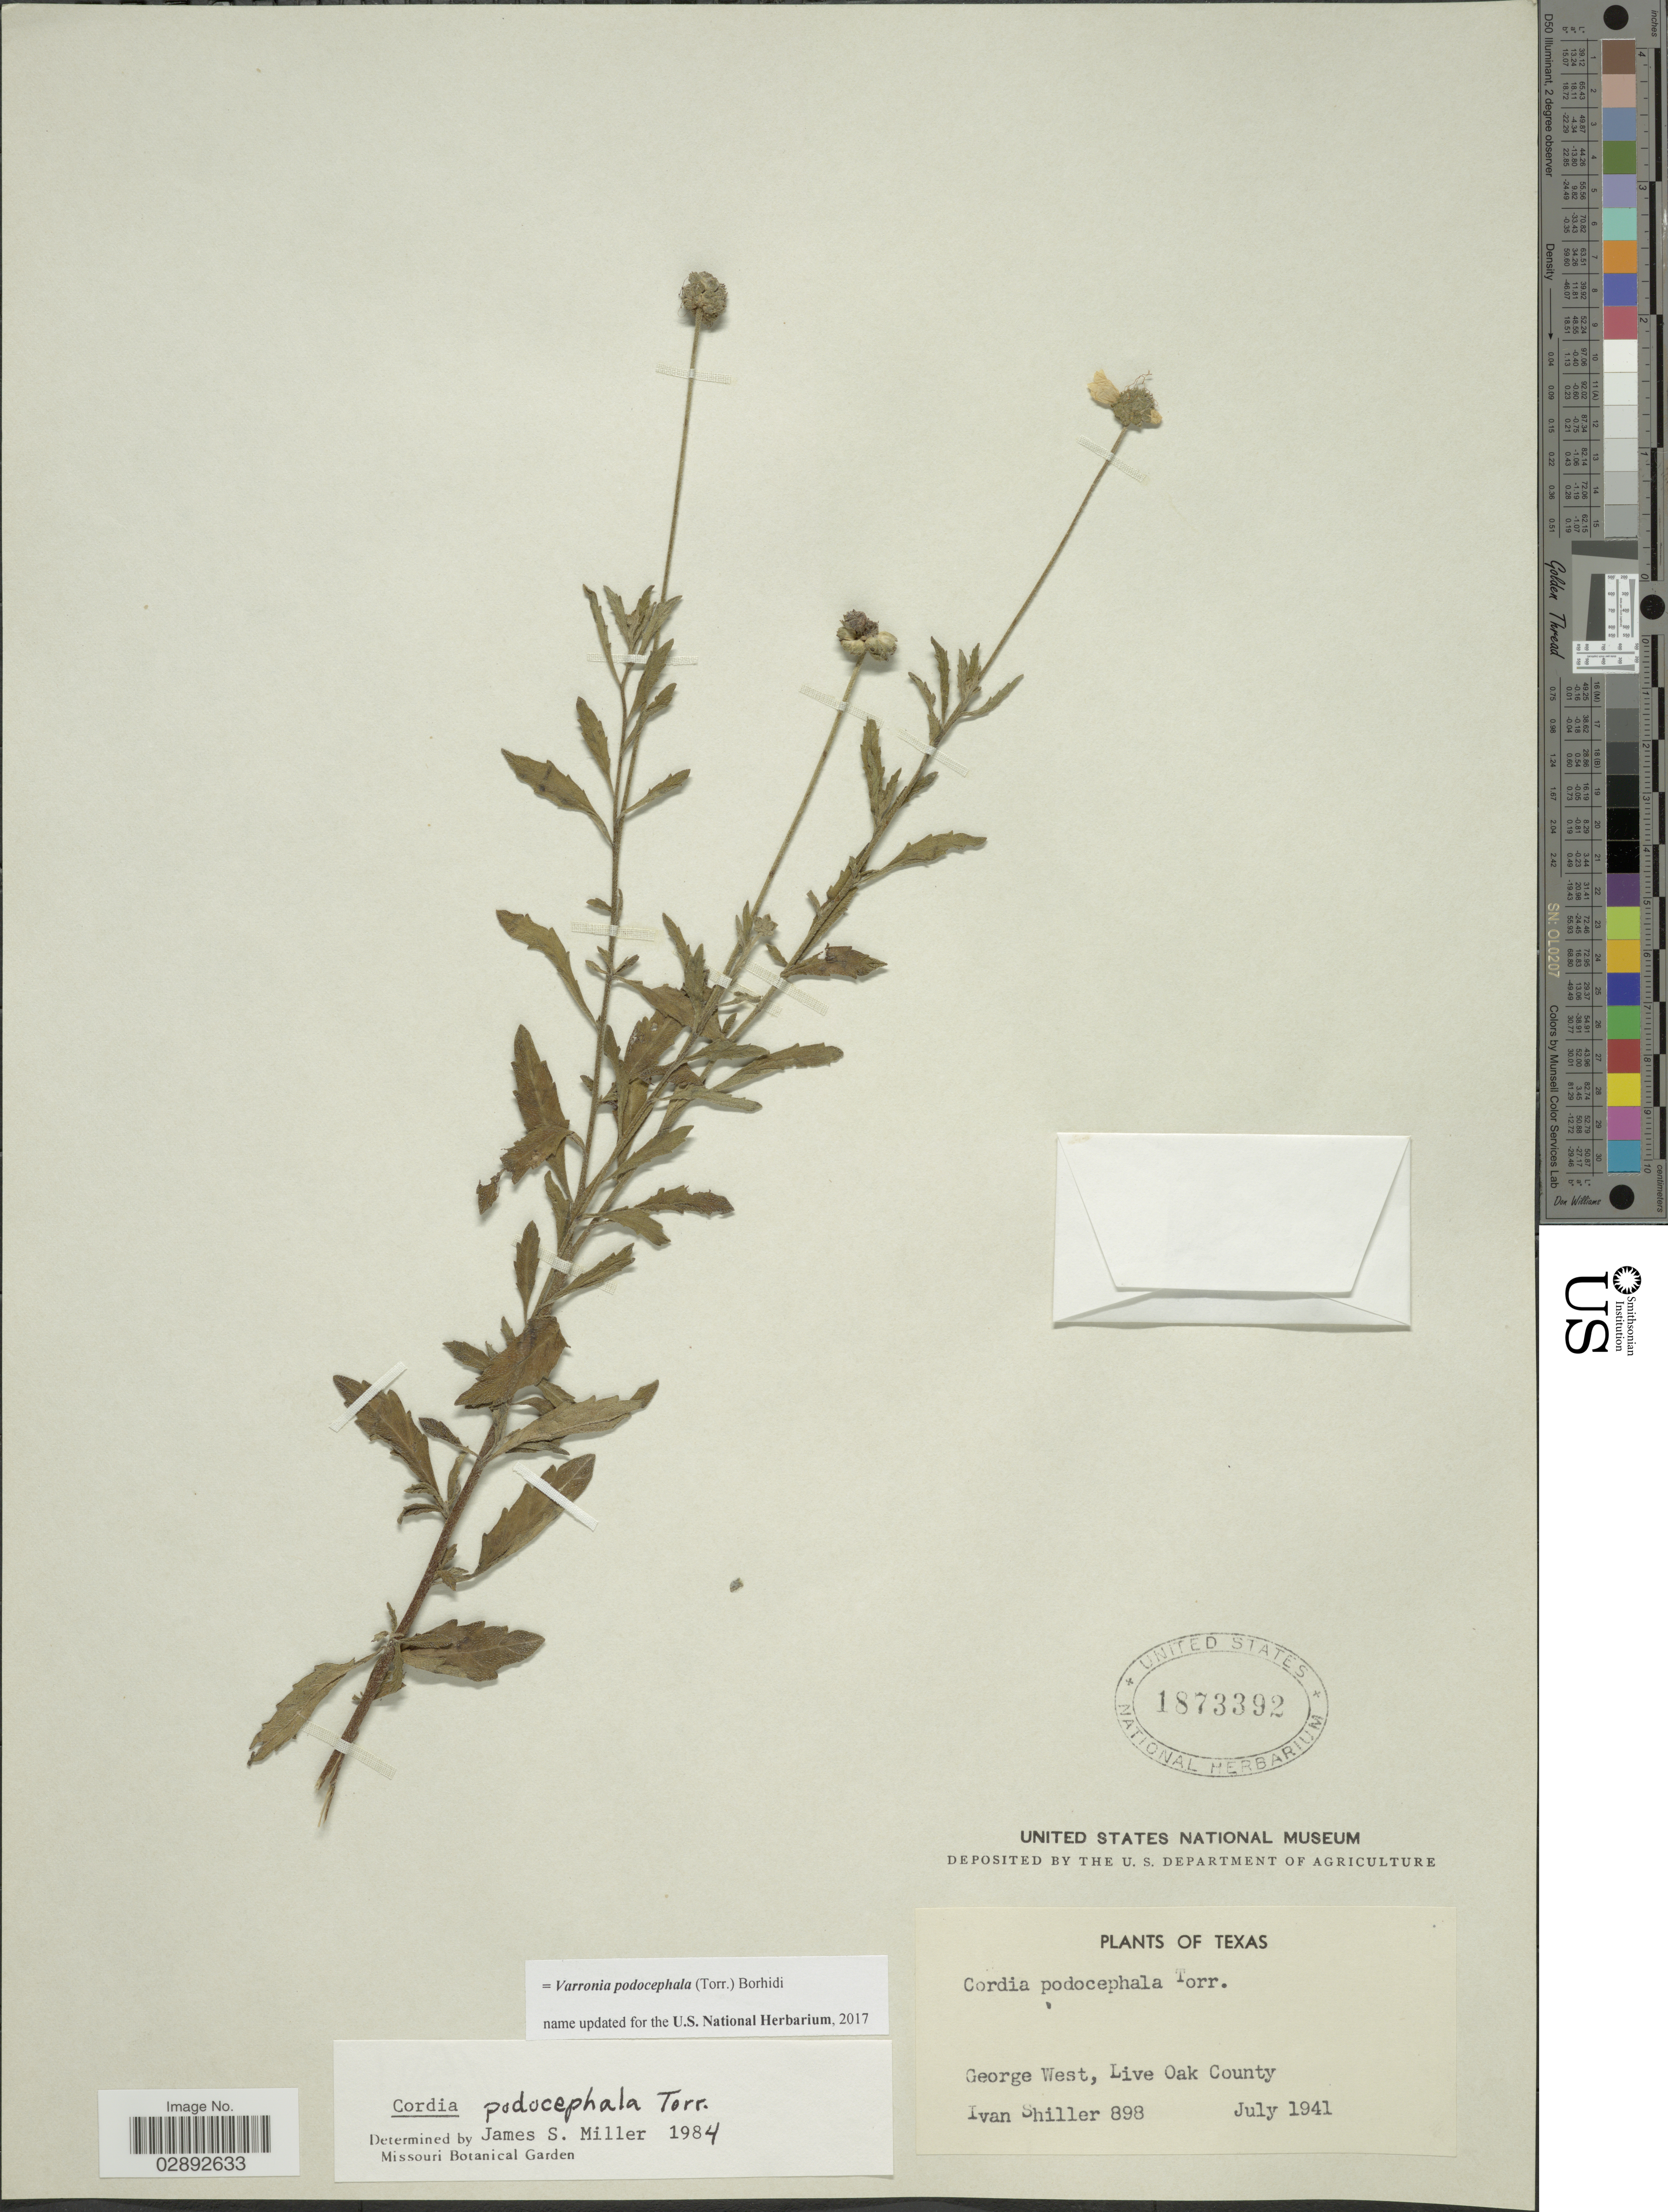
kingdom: Plantae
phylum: Tracheophyta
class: Magnoliopsida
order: Boraginales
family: Cordiaceae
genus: Varronia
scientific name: Varronia podocephala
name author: (Torr.) Borhidi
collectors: I. Shiller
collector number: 898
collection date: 1941-07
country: United States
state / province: Texas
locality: George West, Live Oak County.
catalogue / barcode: US 1873392